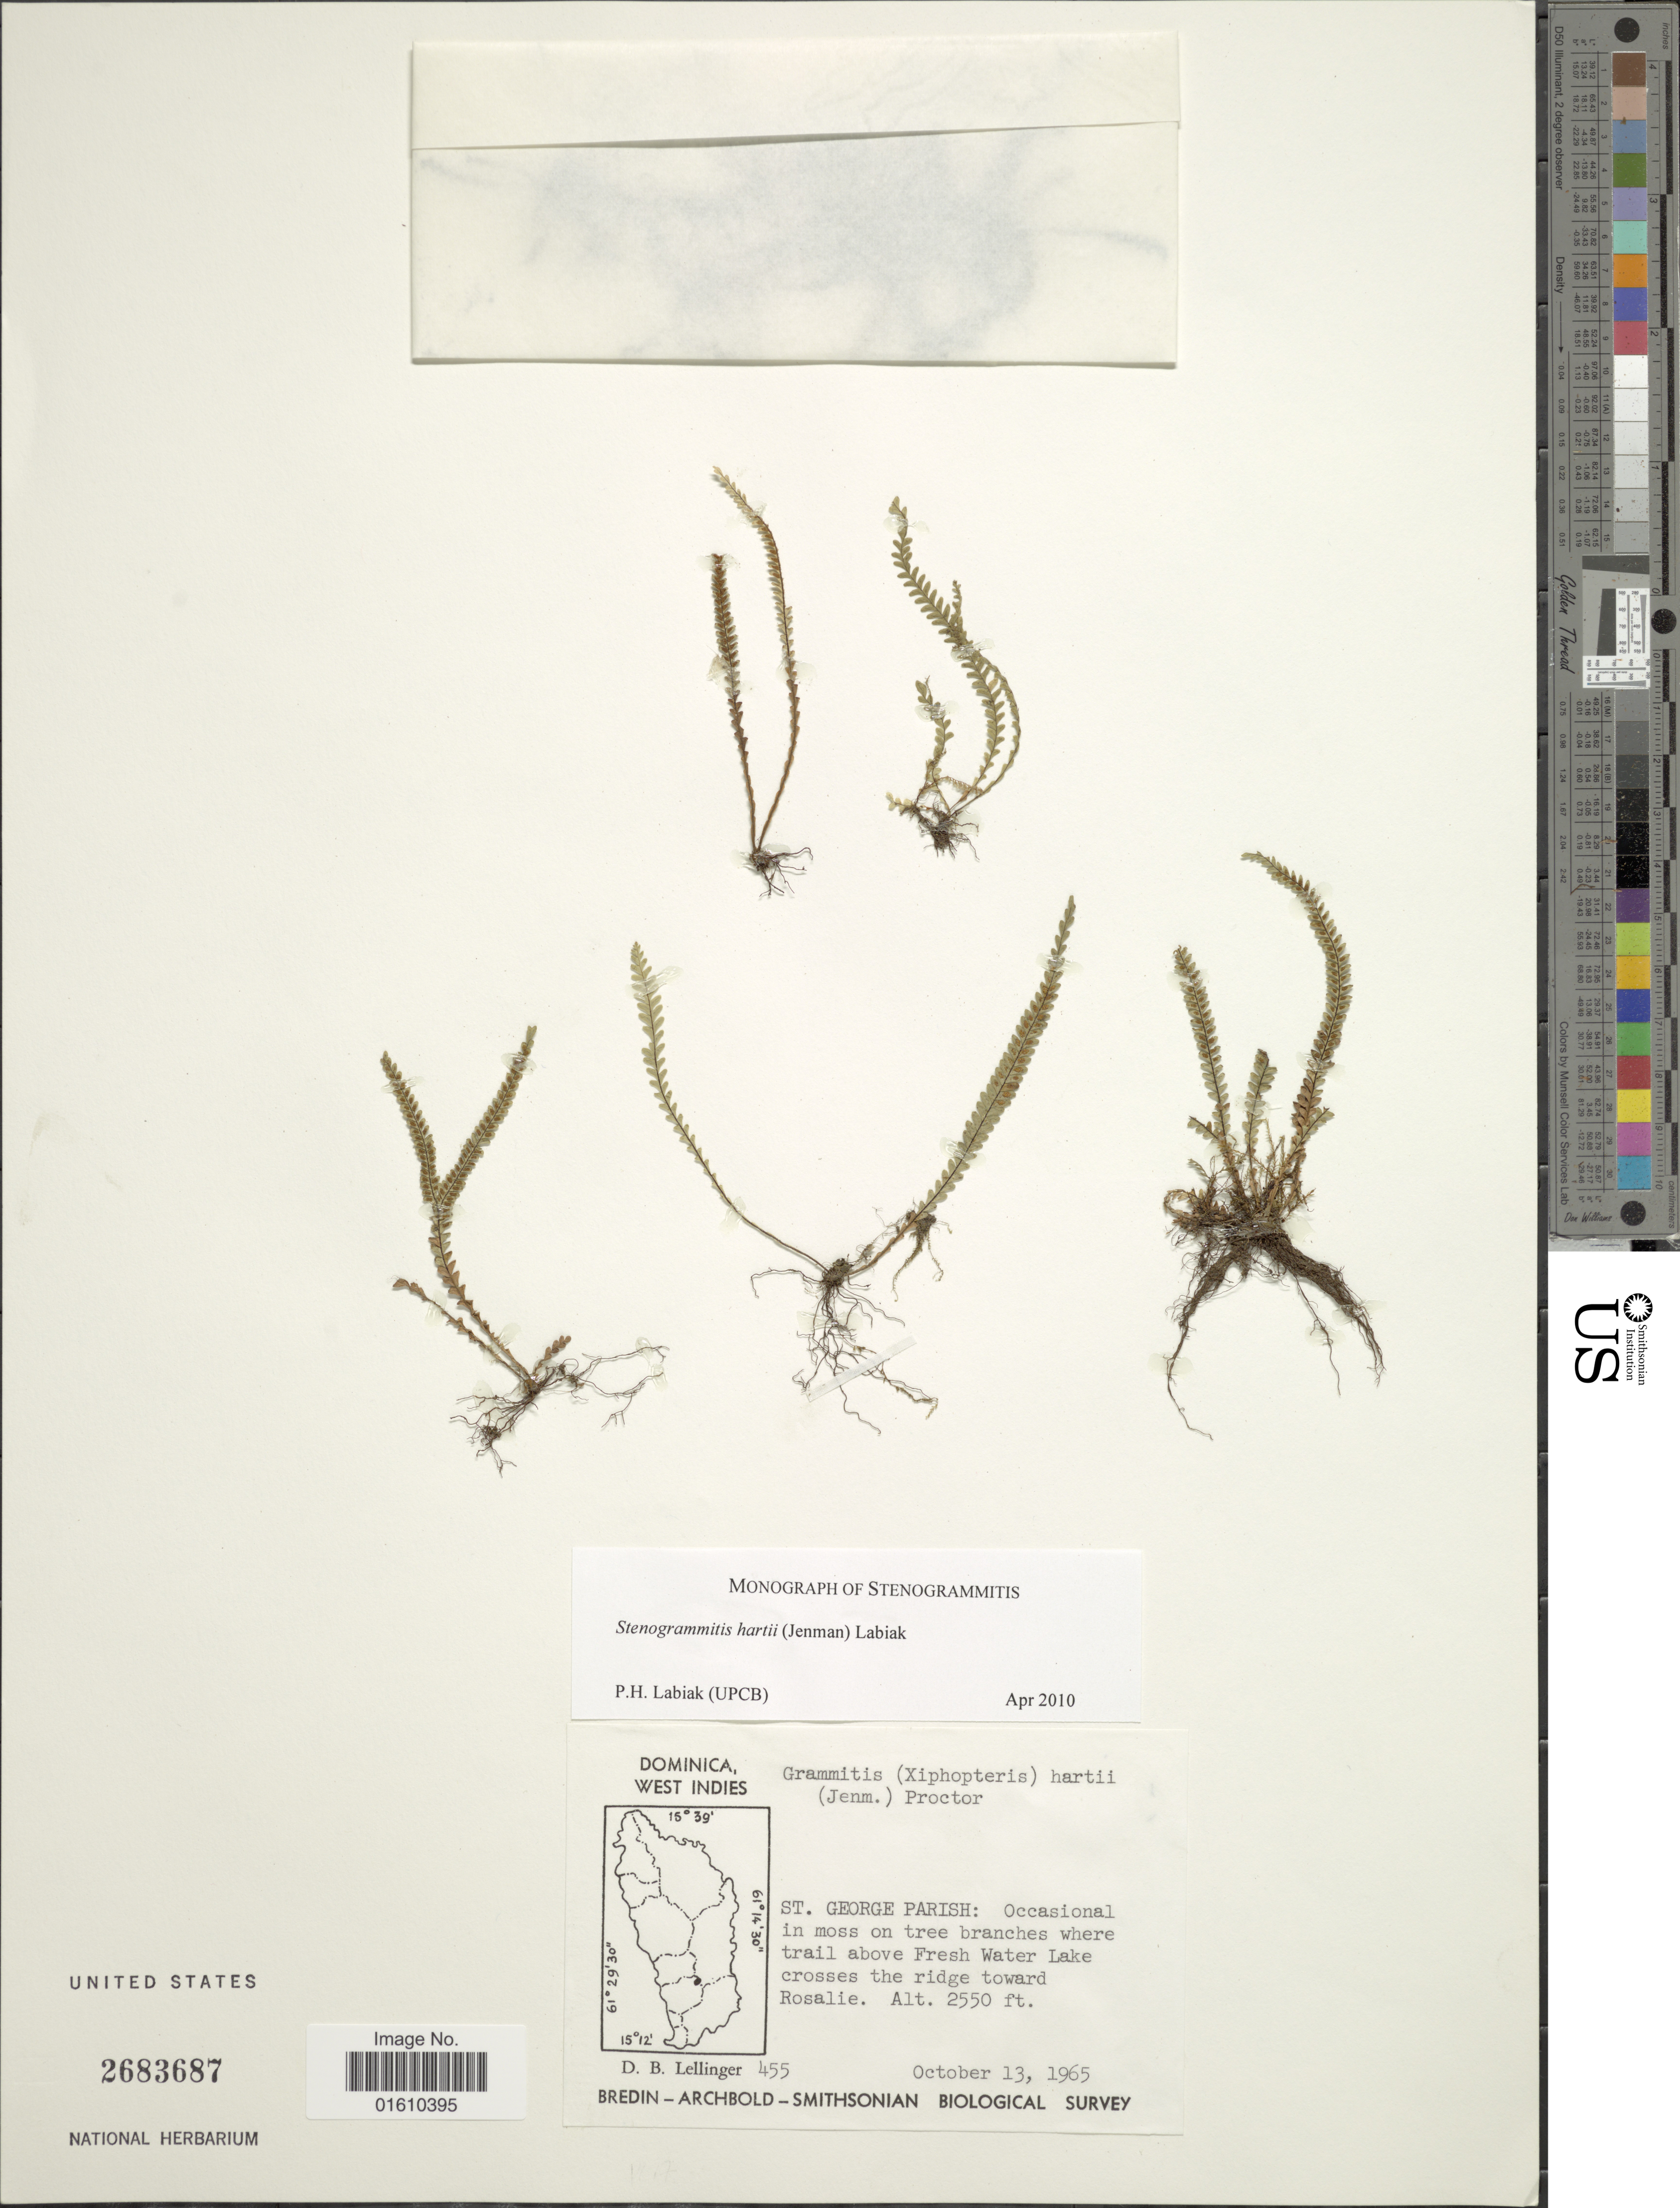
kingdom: Plantae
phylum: Tracheophyta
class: Polypodiopsida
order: Polypodiales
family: Polypodiaceae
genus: Stenogrammitis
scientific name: Stenogrammitis hartii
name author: (Jenman) Labiak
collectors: D. B. Lellinger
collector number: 455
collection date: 1965-10-13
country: Dominica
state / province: St. George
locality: West Indies, St. George Parish: Occasional in moss on tree branches where trail above Fresh Water Lake crosses the ridge toward Rosalie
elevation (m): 777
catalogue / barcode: US 2683687